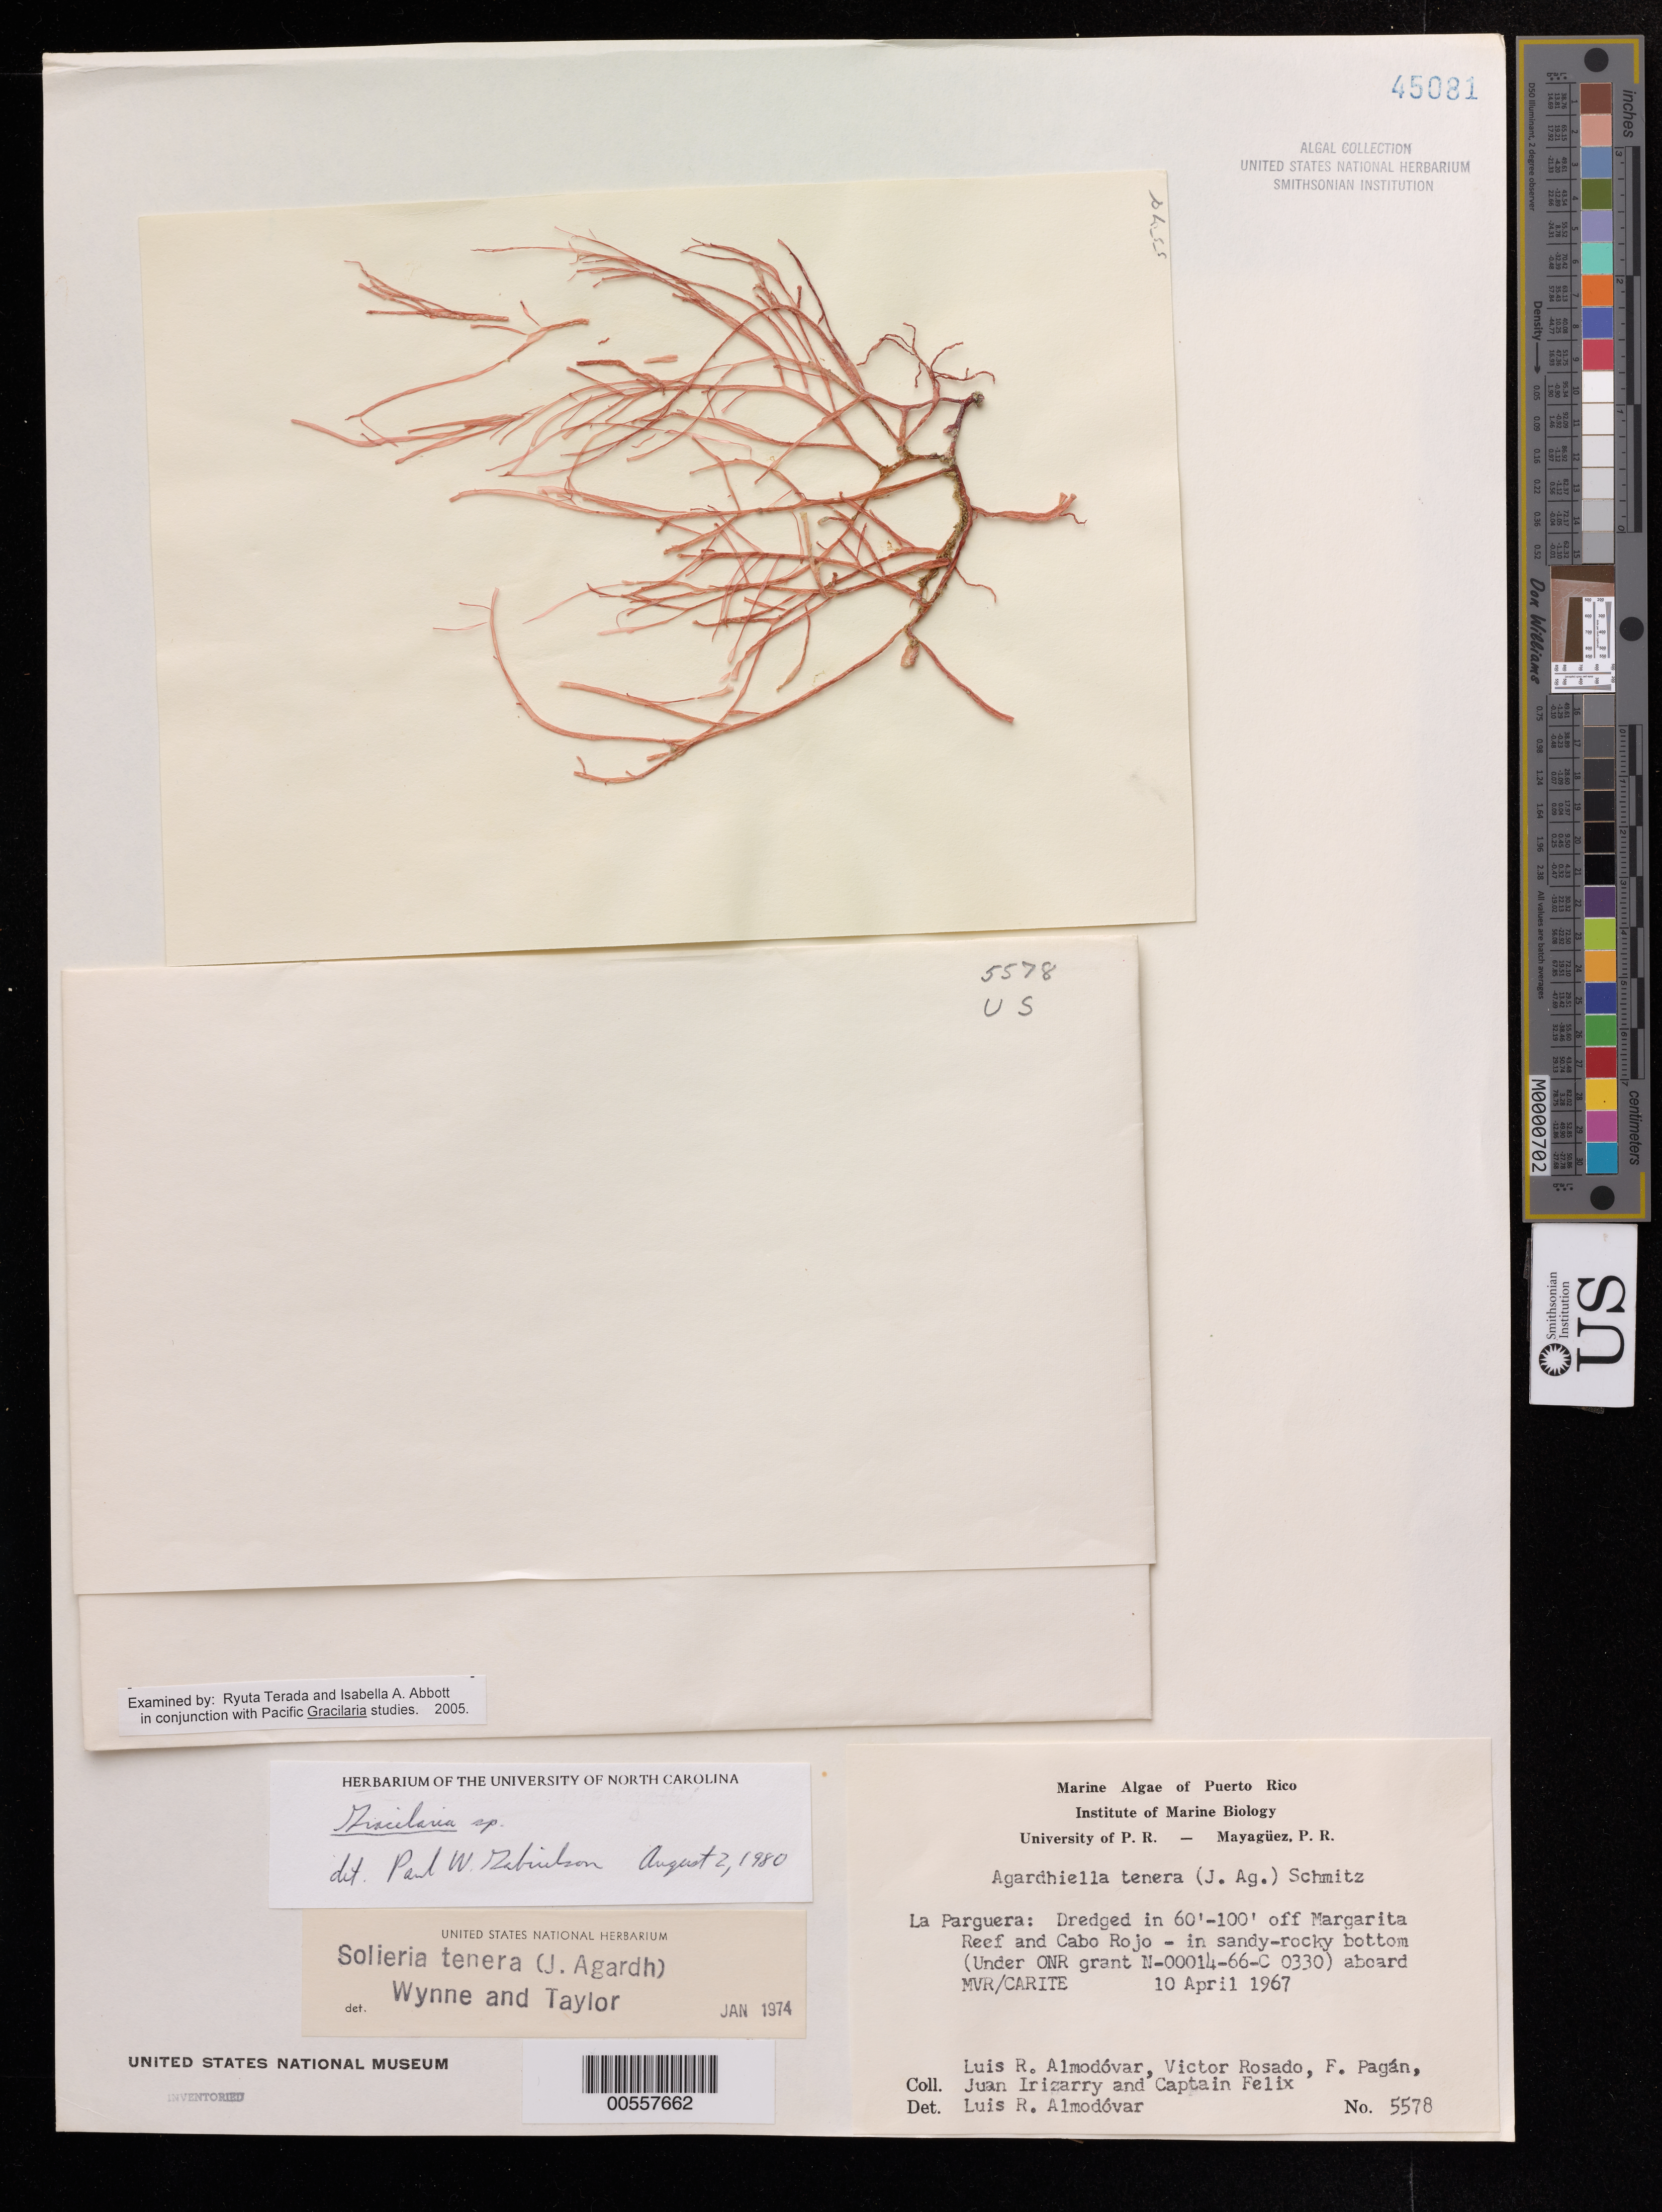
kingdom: Plantae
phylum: Rhodophyta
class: Florideophyceae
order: Gracilariales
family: Gracilariaceae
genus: Gracilaria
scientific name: Gracilaria blodgettii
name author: Harv.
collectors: L. Almodovar, V. Rosado, F. Pagan, J. Irizarry & C. Felix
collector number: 5578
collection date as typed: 10 Apr 1967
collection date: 1967-04-10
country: Puerto Rico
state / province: Lajas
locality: La Parguera, off Margarita Reef and Cabo Rojo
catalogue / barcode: US 45081